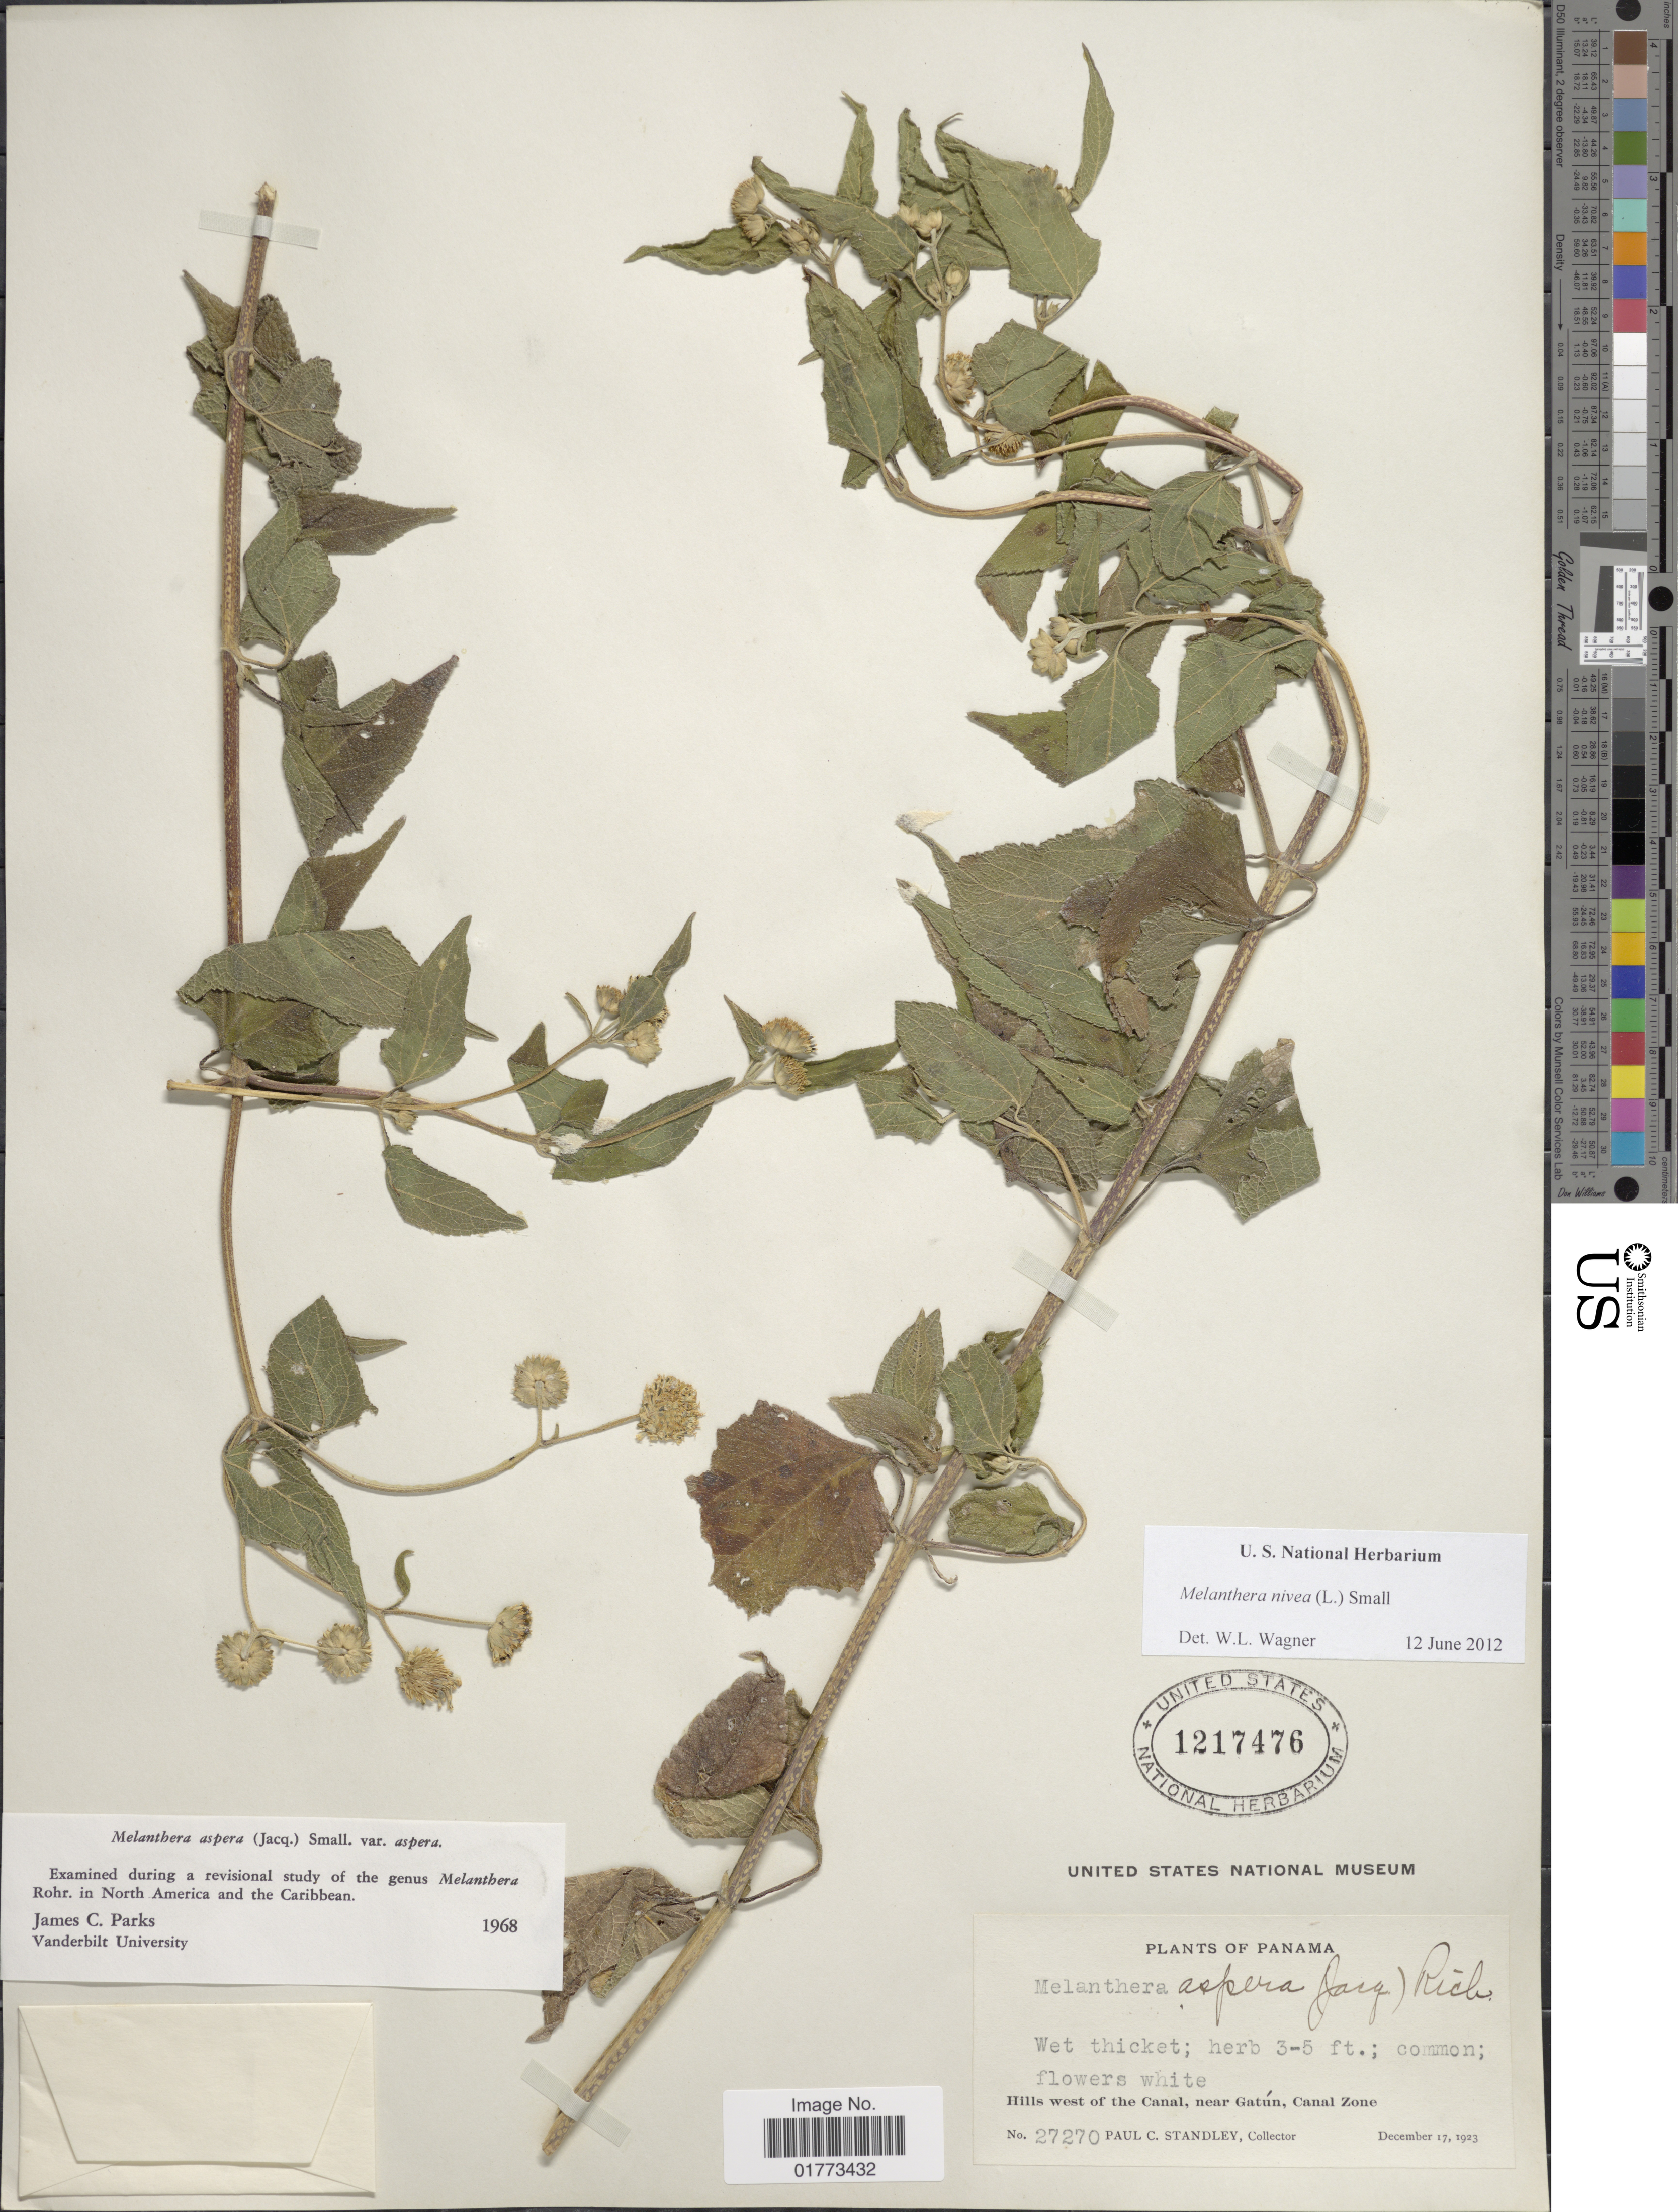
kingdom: Plantae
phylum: Tracheophyta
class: Magnoliopsida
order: Asterales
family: Asteraceae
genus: Melanthera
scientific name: Melanthera nivea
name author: (L.) Small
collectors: P. C. Standley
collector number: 27270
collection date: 1923-12-17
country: Panama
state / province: Colón / Panamá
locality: Hills west of the Canal, near Gatún, Canal Zone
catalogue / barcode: US 1217476